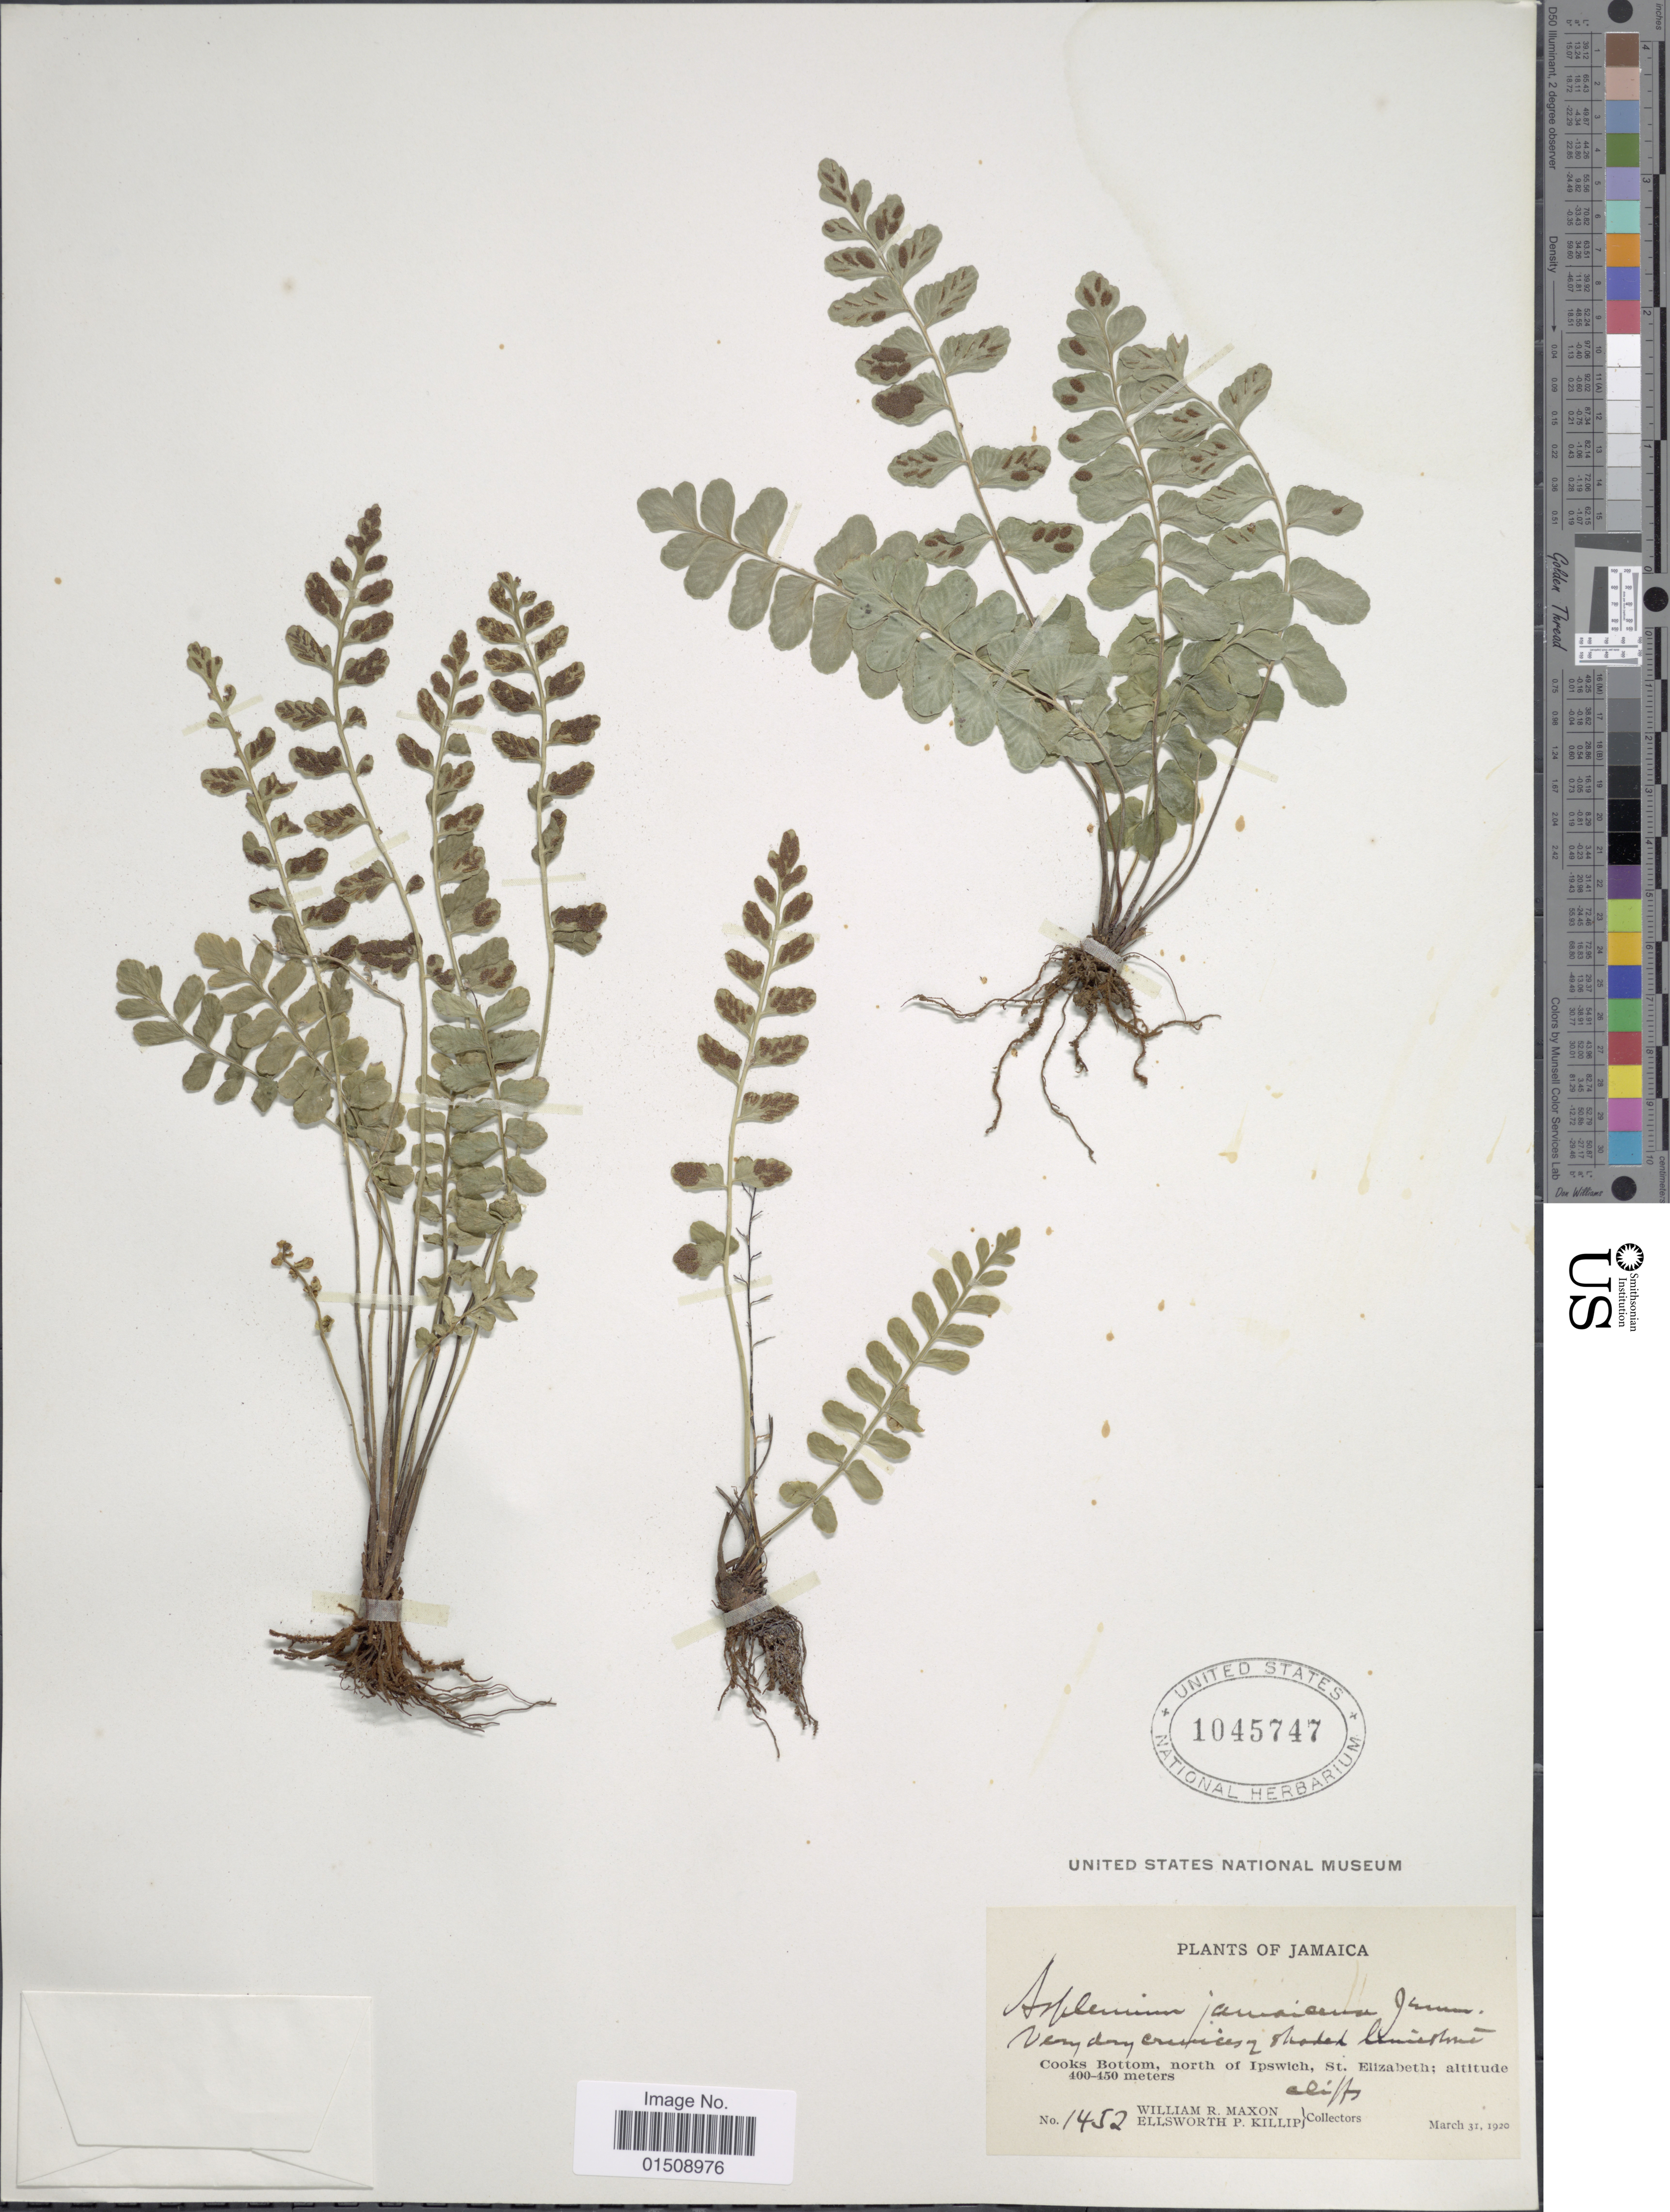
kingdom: Plantae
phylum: Tracheophyta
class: Polypodiopsida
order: Polypodiales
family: Aspleniaceae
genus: Asplenium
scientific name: Asplenium jamaicense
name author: Jenman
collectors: W. R. Maxon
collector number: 1452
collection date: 1920-03-31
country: Jamaica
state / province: Saint Elizabeth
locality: Cooks Bottom, north of Ipswich, St. Elizabeth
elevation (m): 400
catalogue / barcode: US 1045747